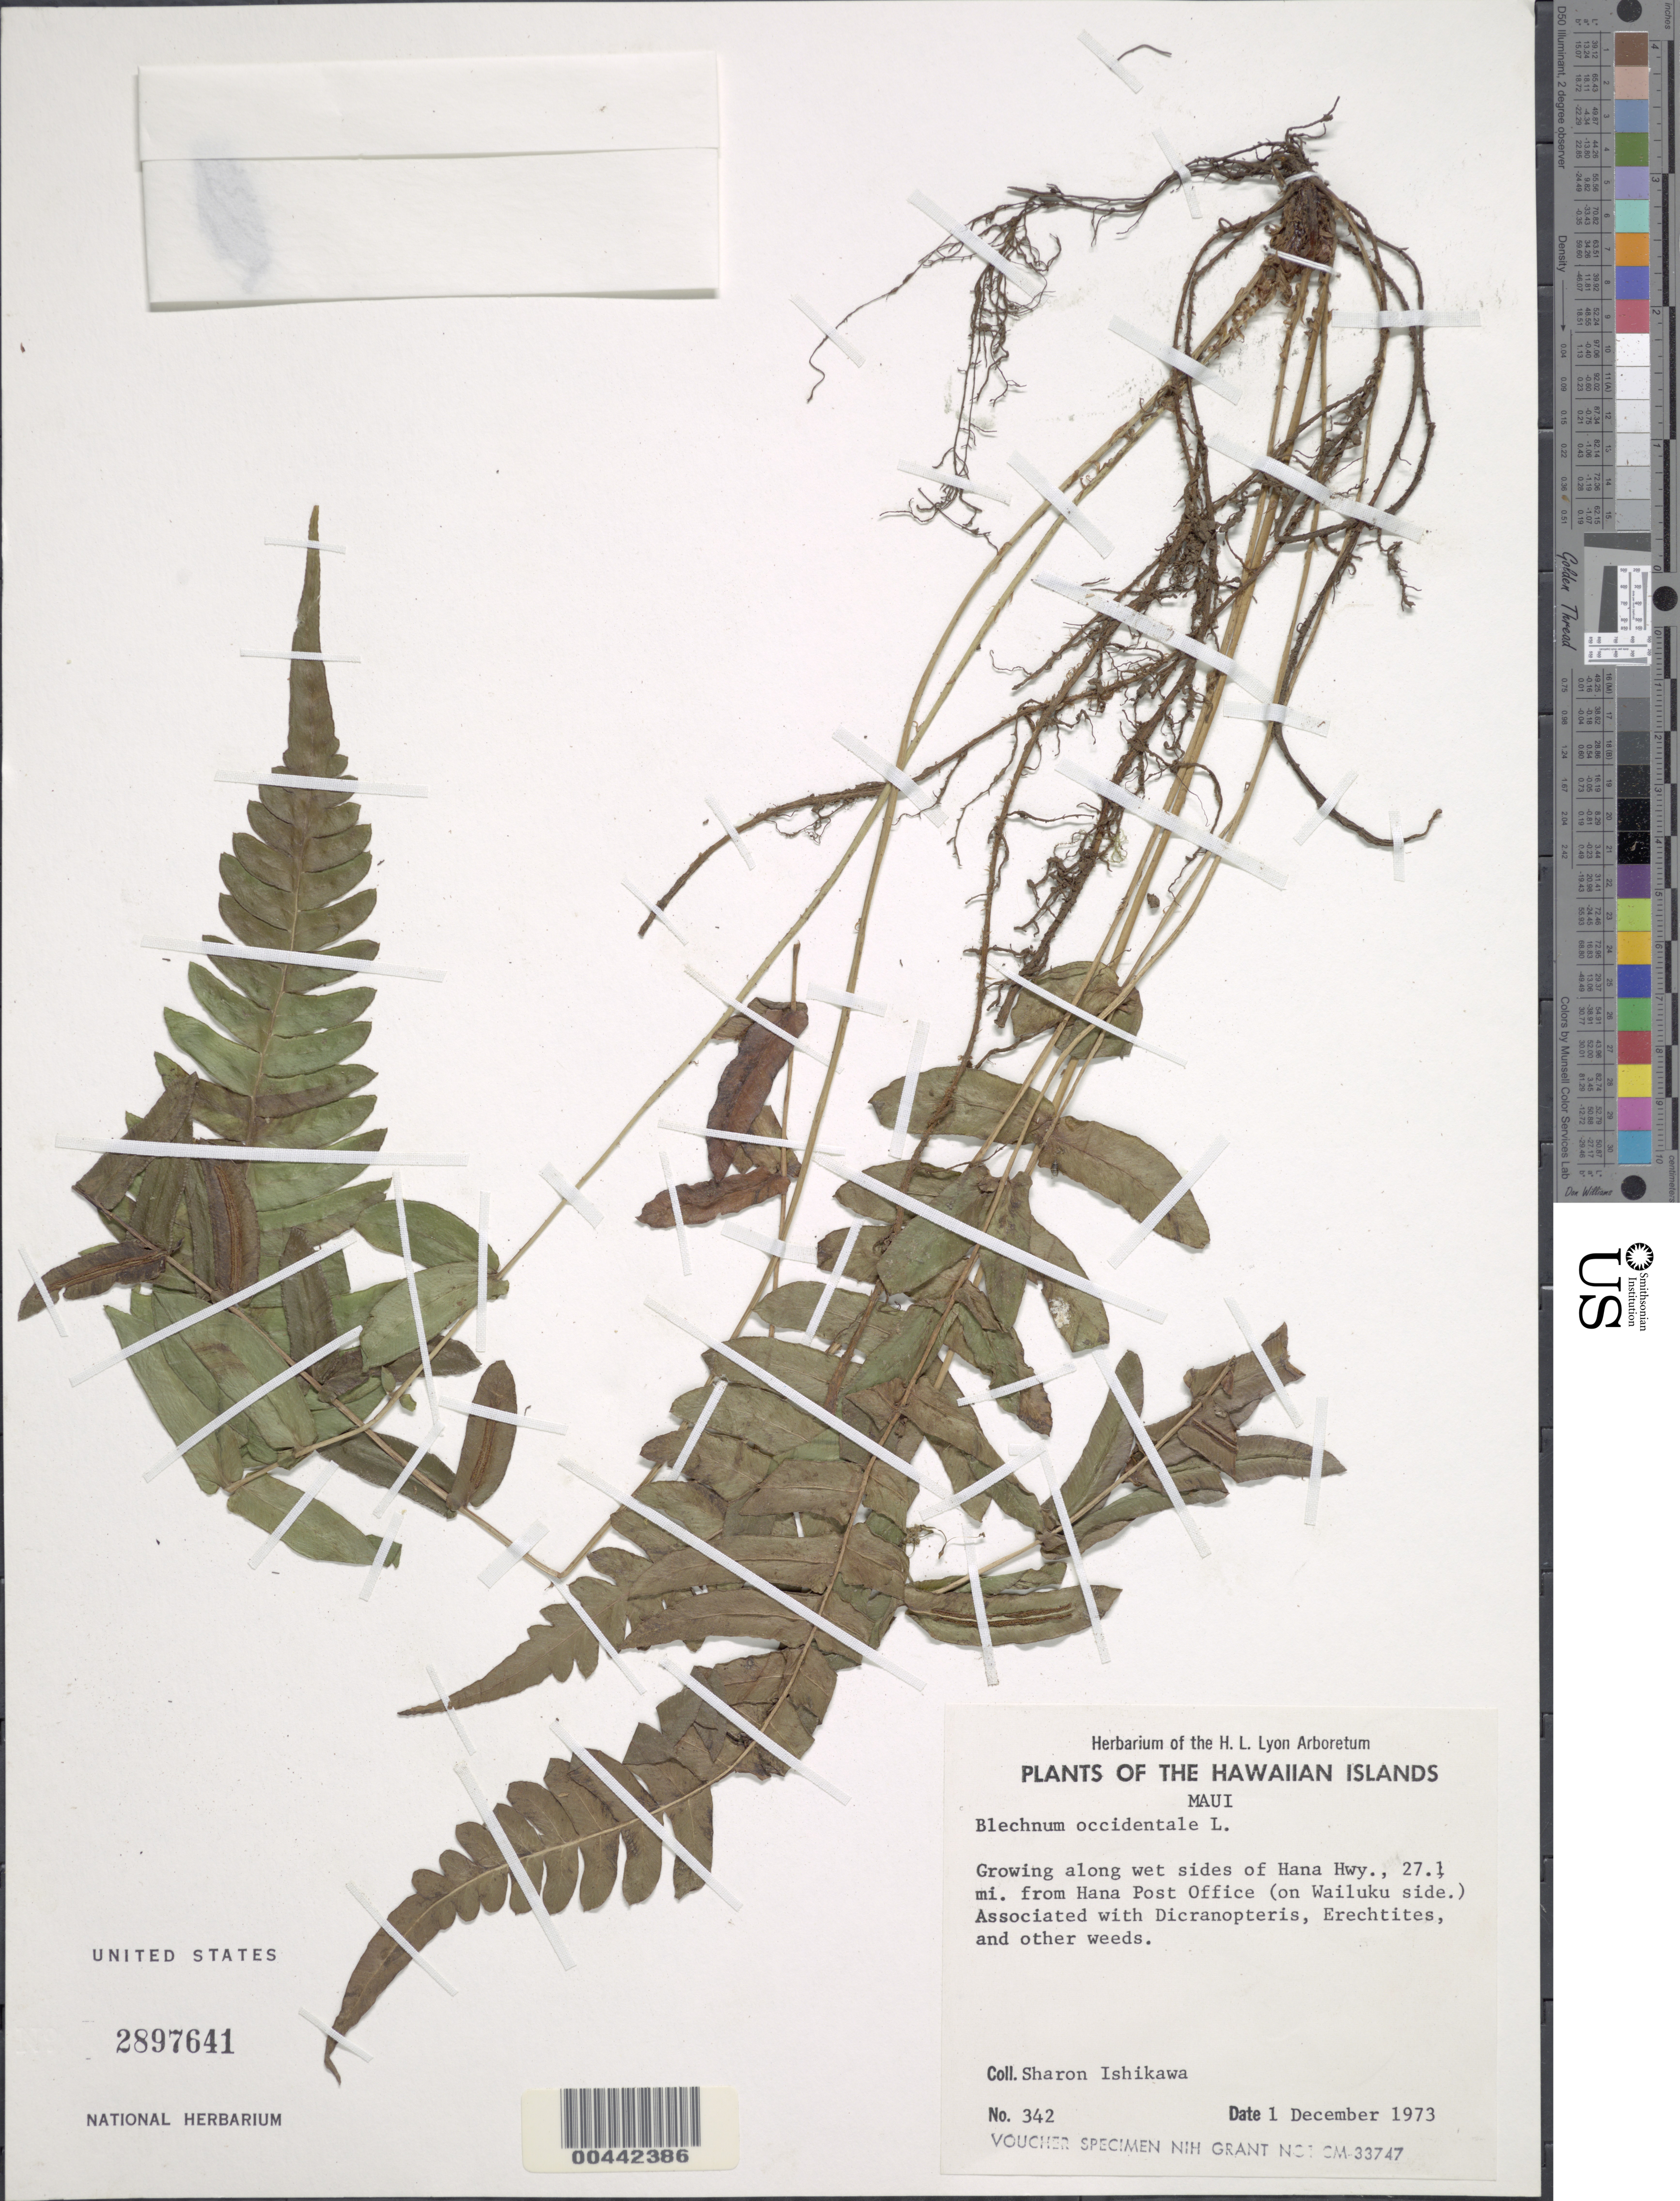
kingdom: Plantae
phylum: Tracheophyta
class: Polypodiopsida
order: Polypodiales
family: Blechnaceae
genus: Blechnum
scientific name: Blechnum appendiculatum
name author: Willd.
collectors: S. S. Ishikawa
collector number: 342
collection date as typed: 1 Dec 1973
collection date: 1973-12-01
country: United States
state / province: Hawaii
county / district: Maui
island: Maui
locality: Along Hana Hwy, 27.1 mi from Hana Post Office (on Wailuku side)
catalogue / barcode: US 2897641